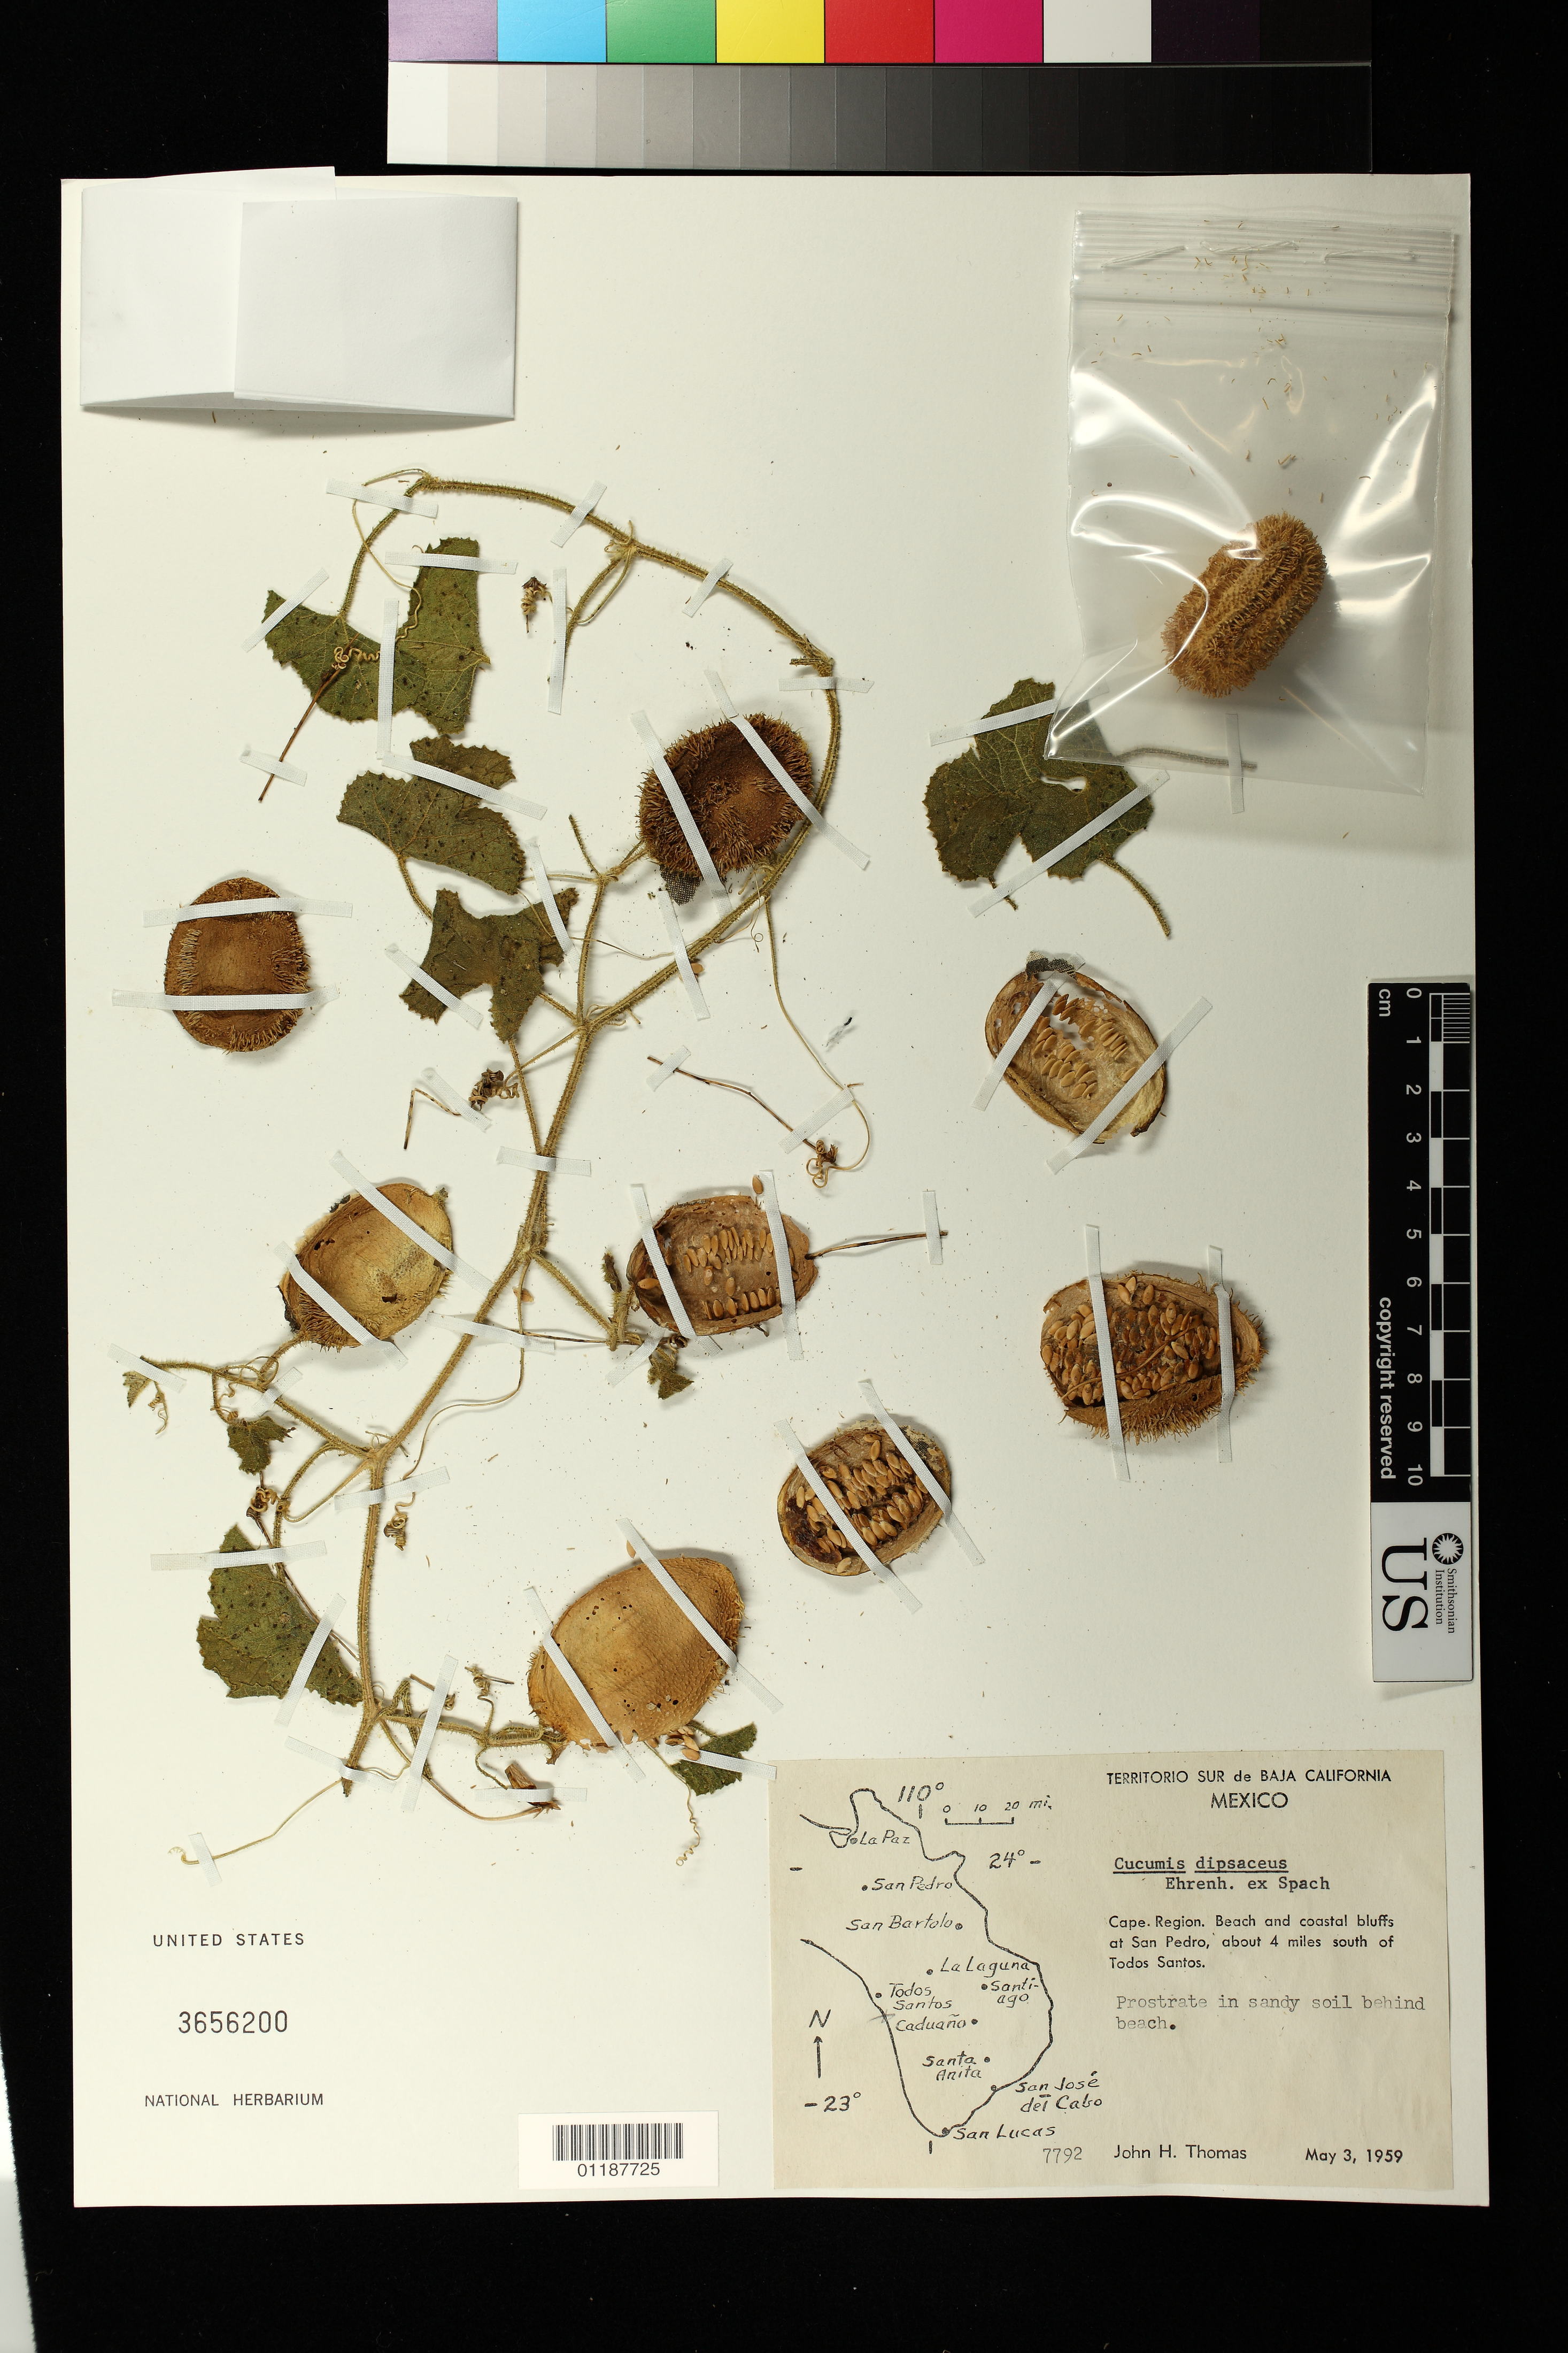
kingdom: Plantae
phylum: Tracheophyta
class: Magnoliopsida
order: Cucurbitales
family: Cucurbitaceae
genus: Cucumis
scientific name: Cucumis dipsaceus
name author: Ehrenb. ex Spach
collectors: J. H. Thomas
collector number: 7792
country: Mexico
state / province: Baja California Sur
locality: Cape Region. San Pedro, r miles S of Tados Santos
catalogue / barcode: US 3656200